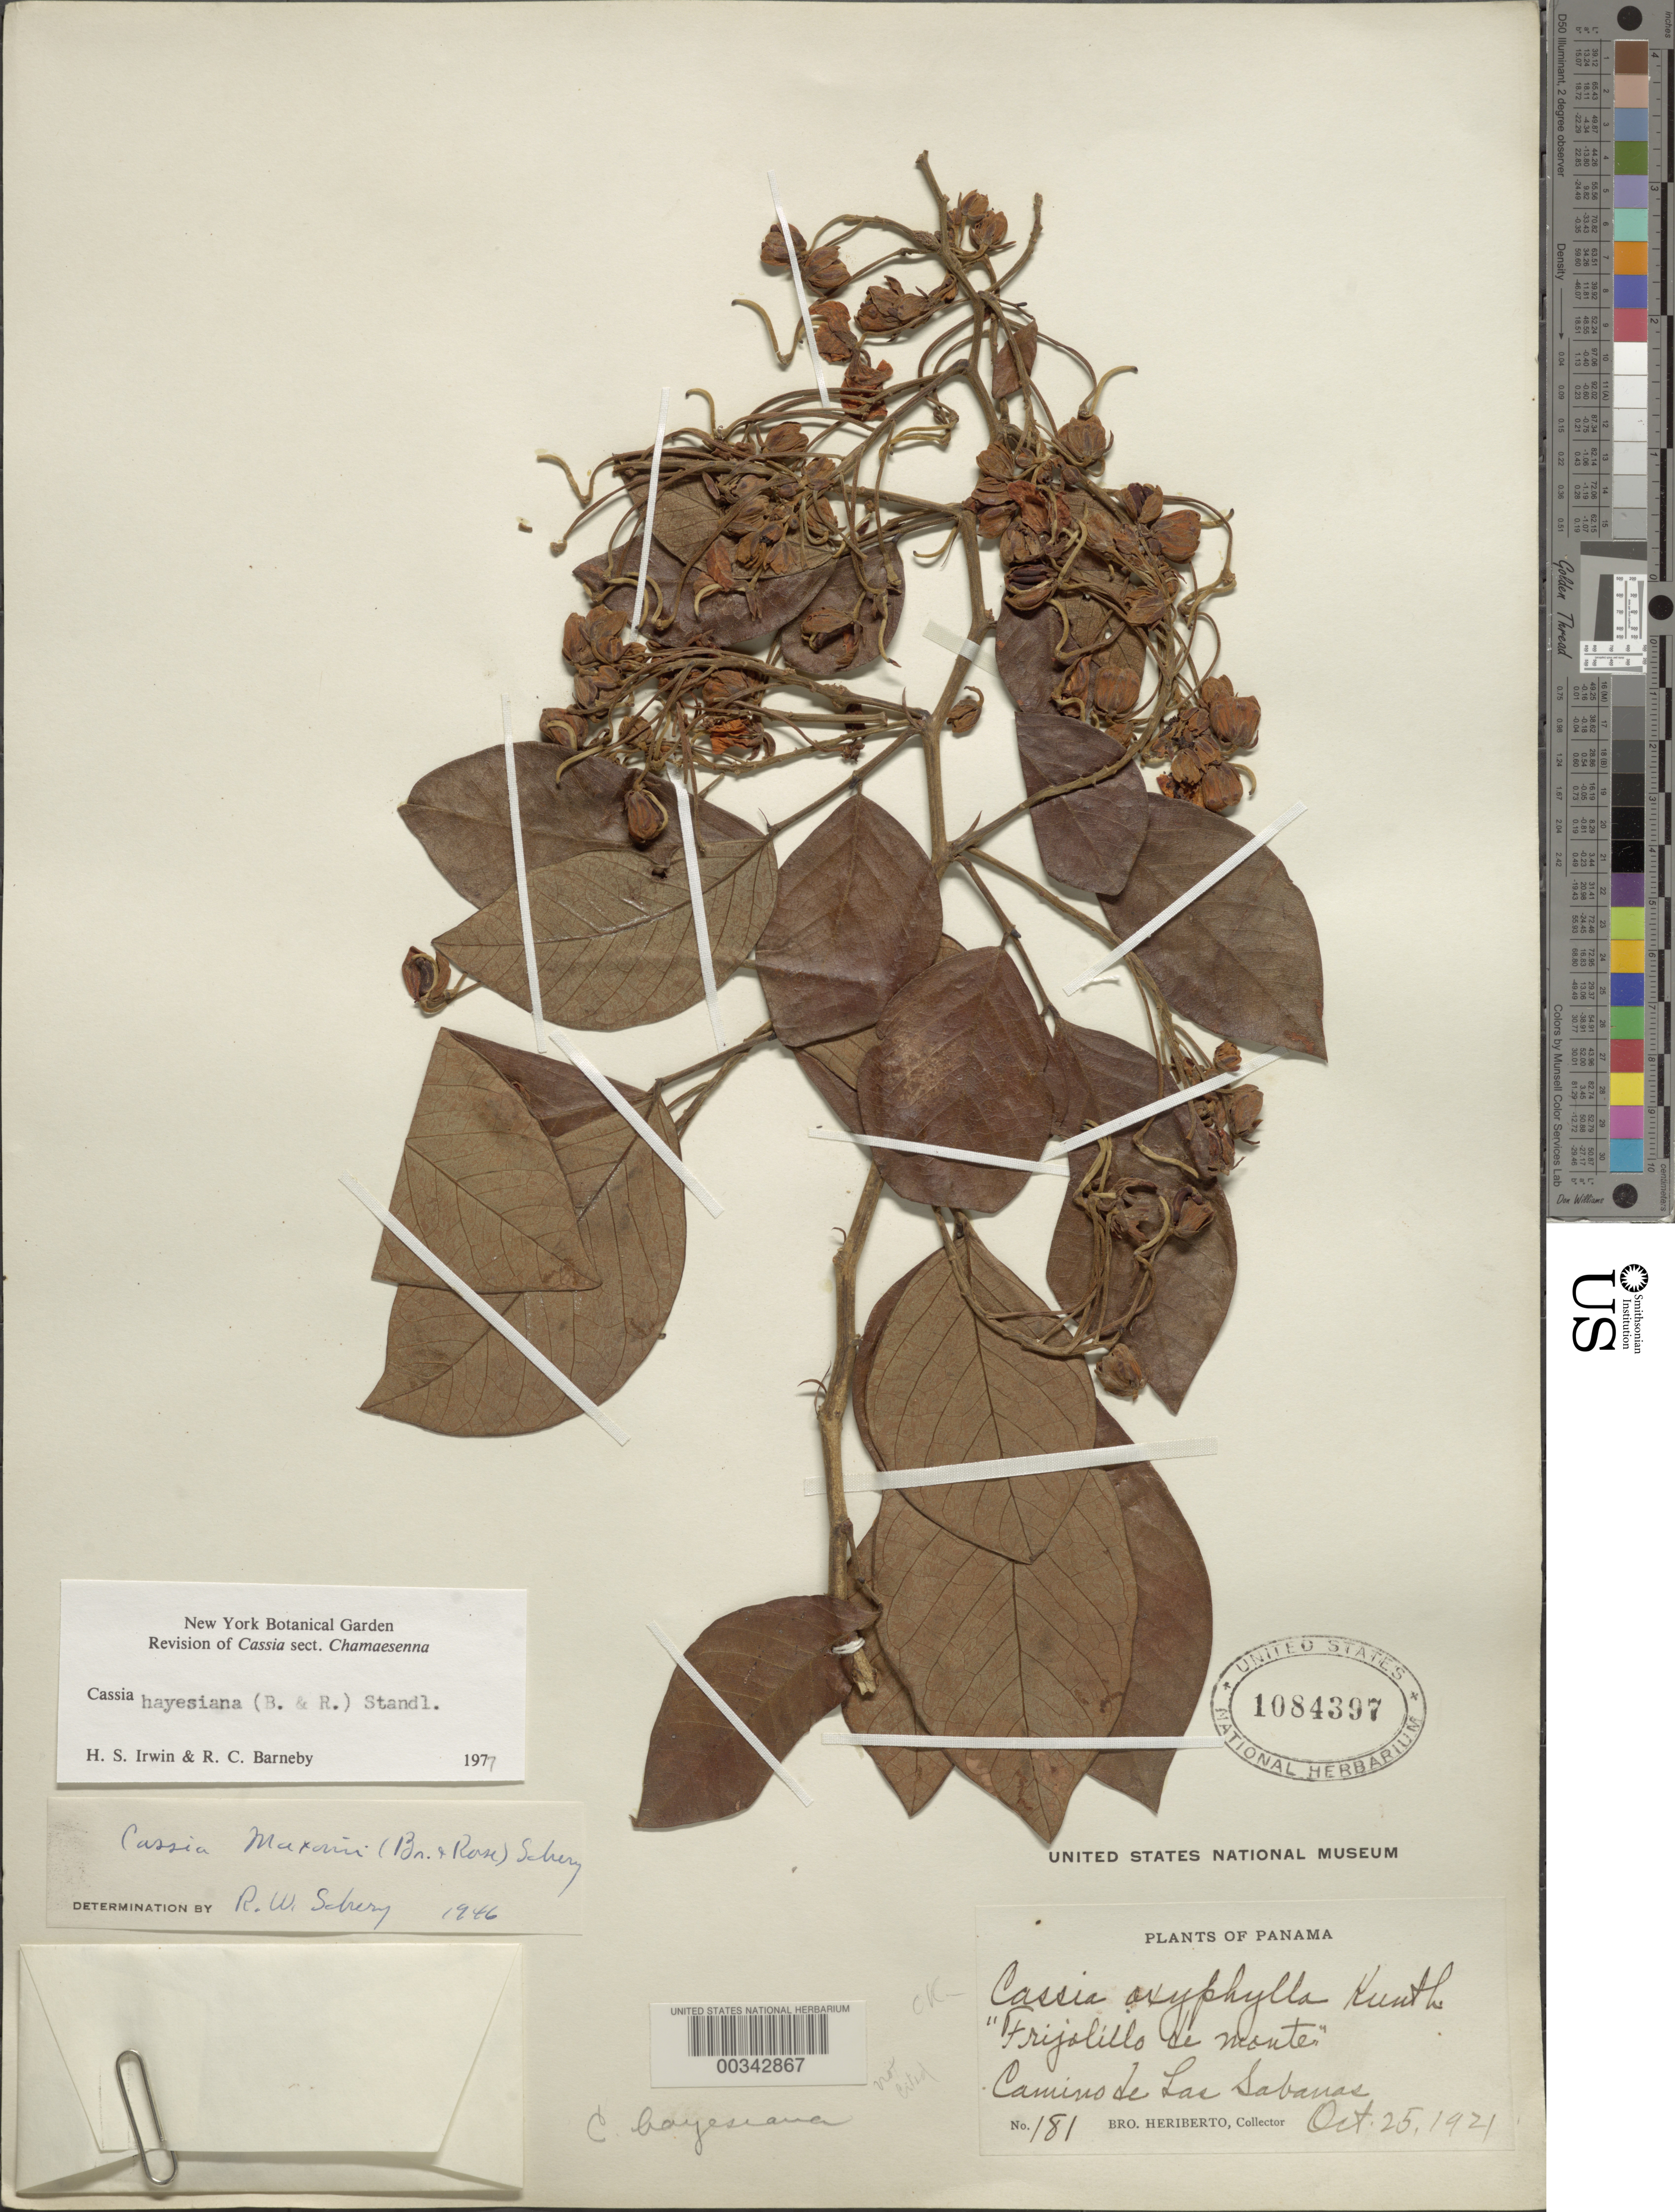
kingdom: Plantae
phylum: Tracheophyta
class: Magnoliopsida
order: Fabales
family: Fabaceae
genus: Senna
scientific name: Senna hayesiana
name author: (Britton & Rose) H.S. Irwin & Barneby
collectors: B. Herbierto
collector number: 181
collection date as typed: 25 Oct 1921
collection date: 1921-10-25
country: Panama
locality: Camino de las Sabanas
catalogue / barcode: US 1084397